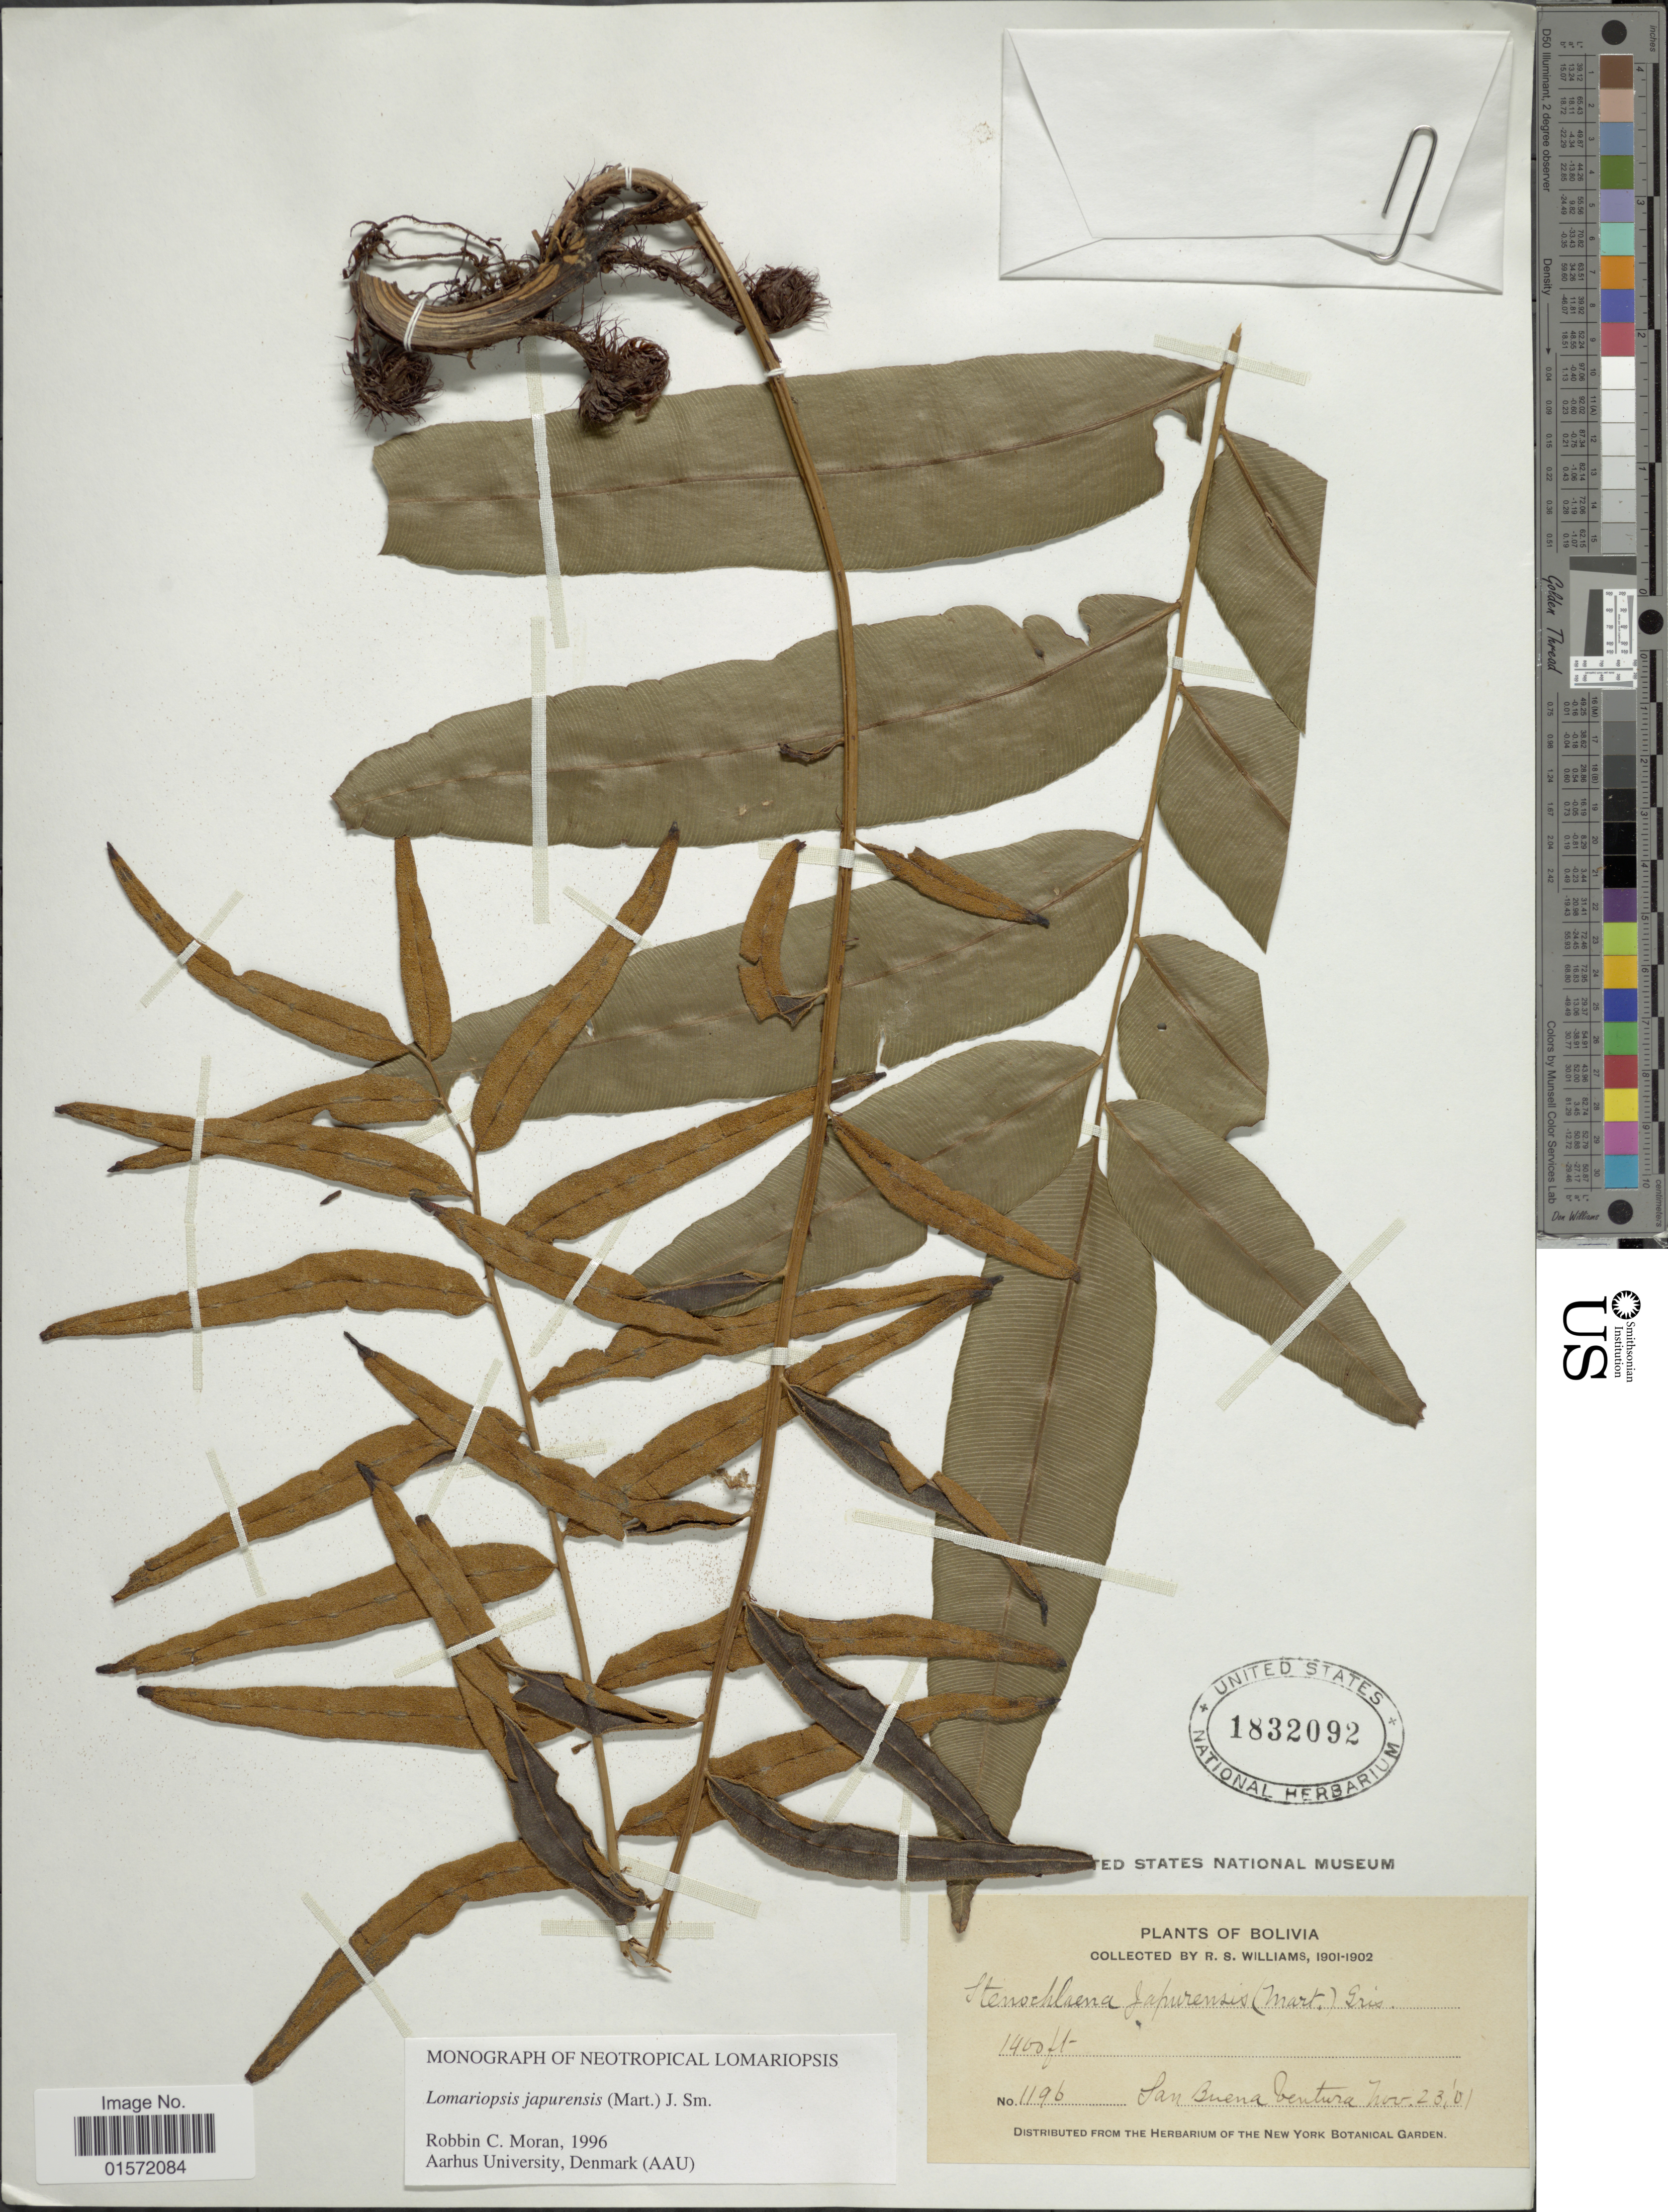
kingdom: Plantae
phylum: Tracheophyta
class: Polypodiopsida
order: Polypodiales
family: Lomariopsidaceae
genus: Lomariopsis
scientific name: Lomariopsis japurensis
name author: (Mart.) J. Sm.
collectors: R. S. Williams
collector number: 1196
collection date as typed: Nov. 23, 1901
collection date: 1901-11-23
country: Bolivia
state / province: La Paz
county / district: Iturralde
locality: San Buena Ventura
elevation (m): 427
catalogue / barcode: US 1832092